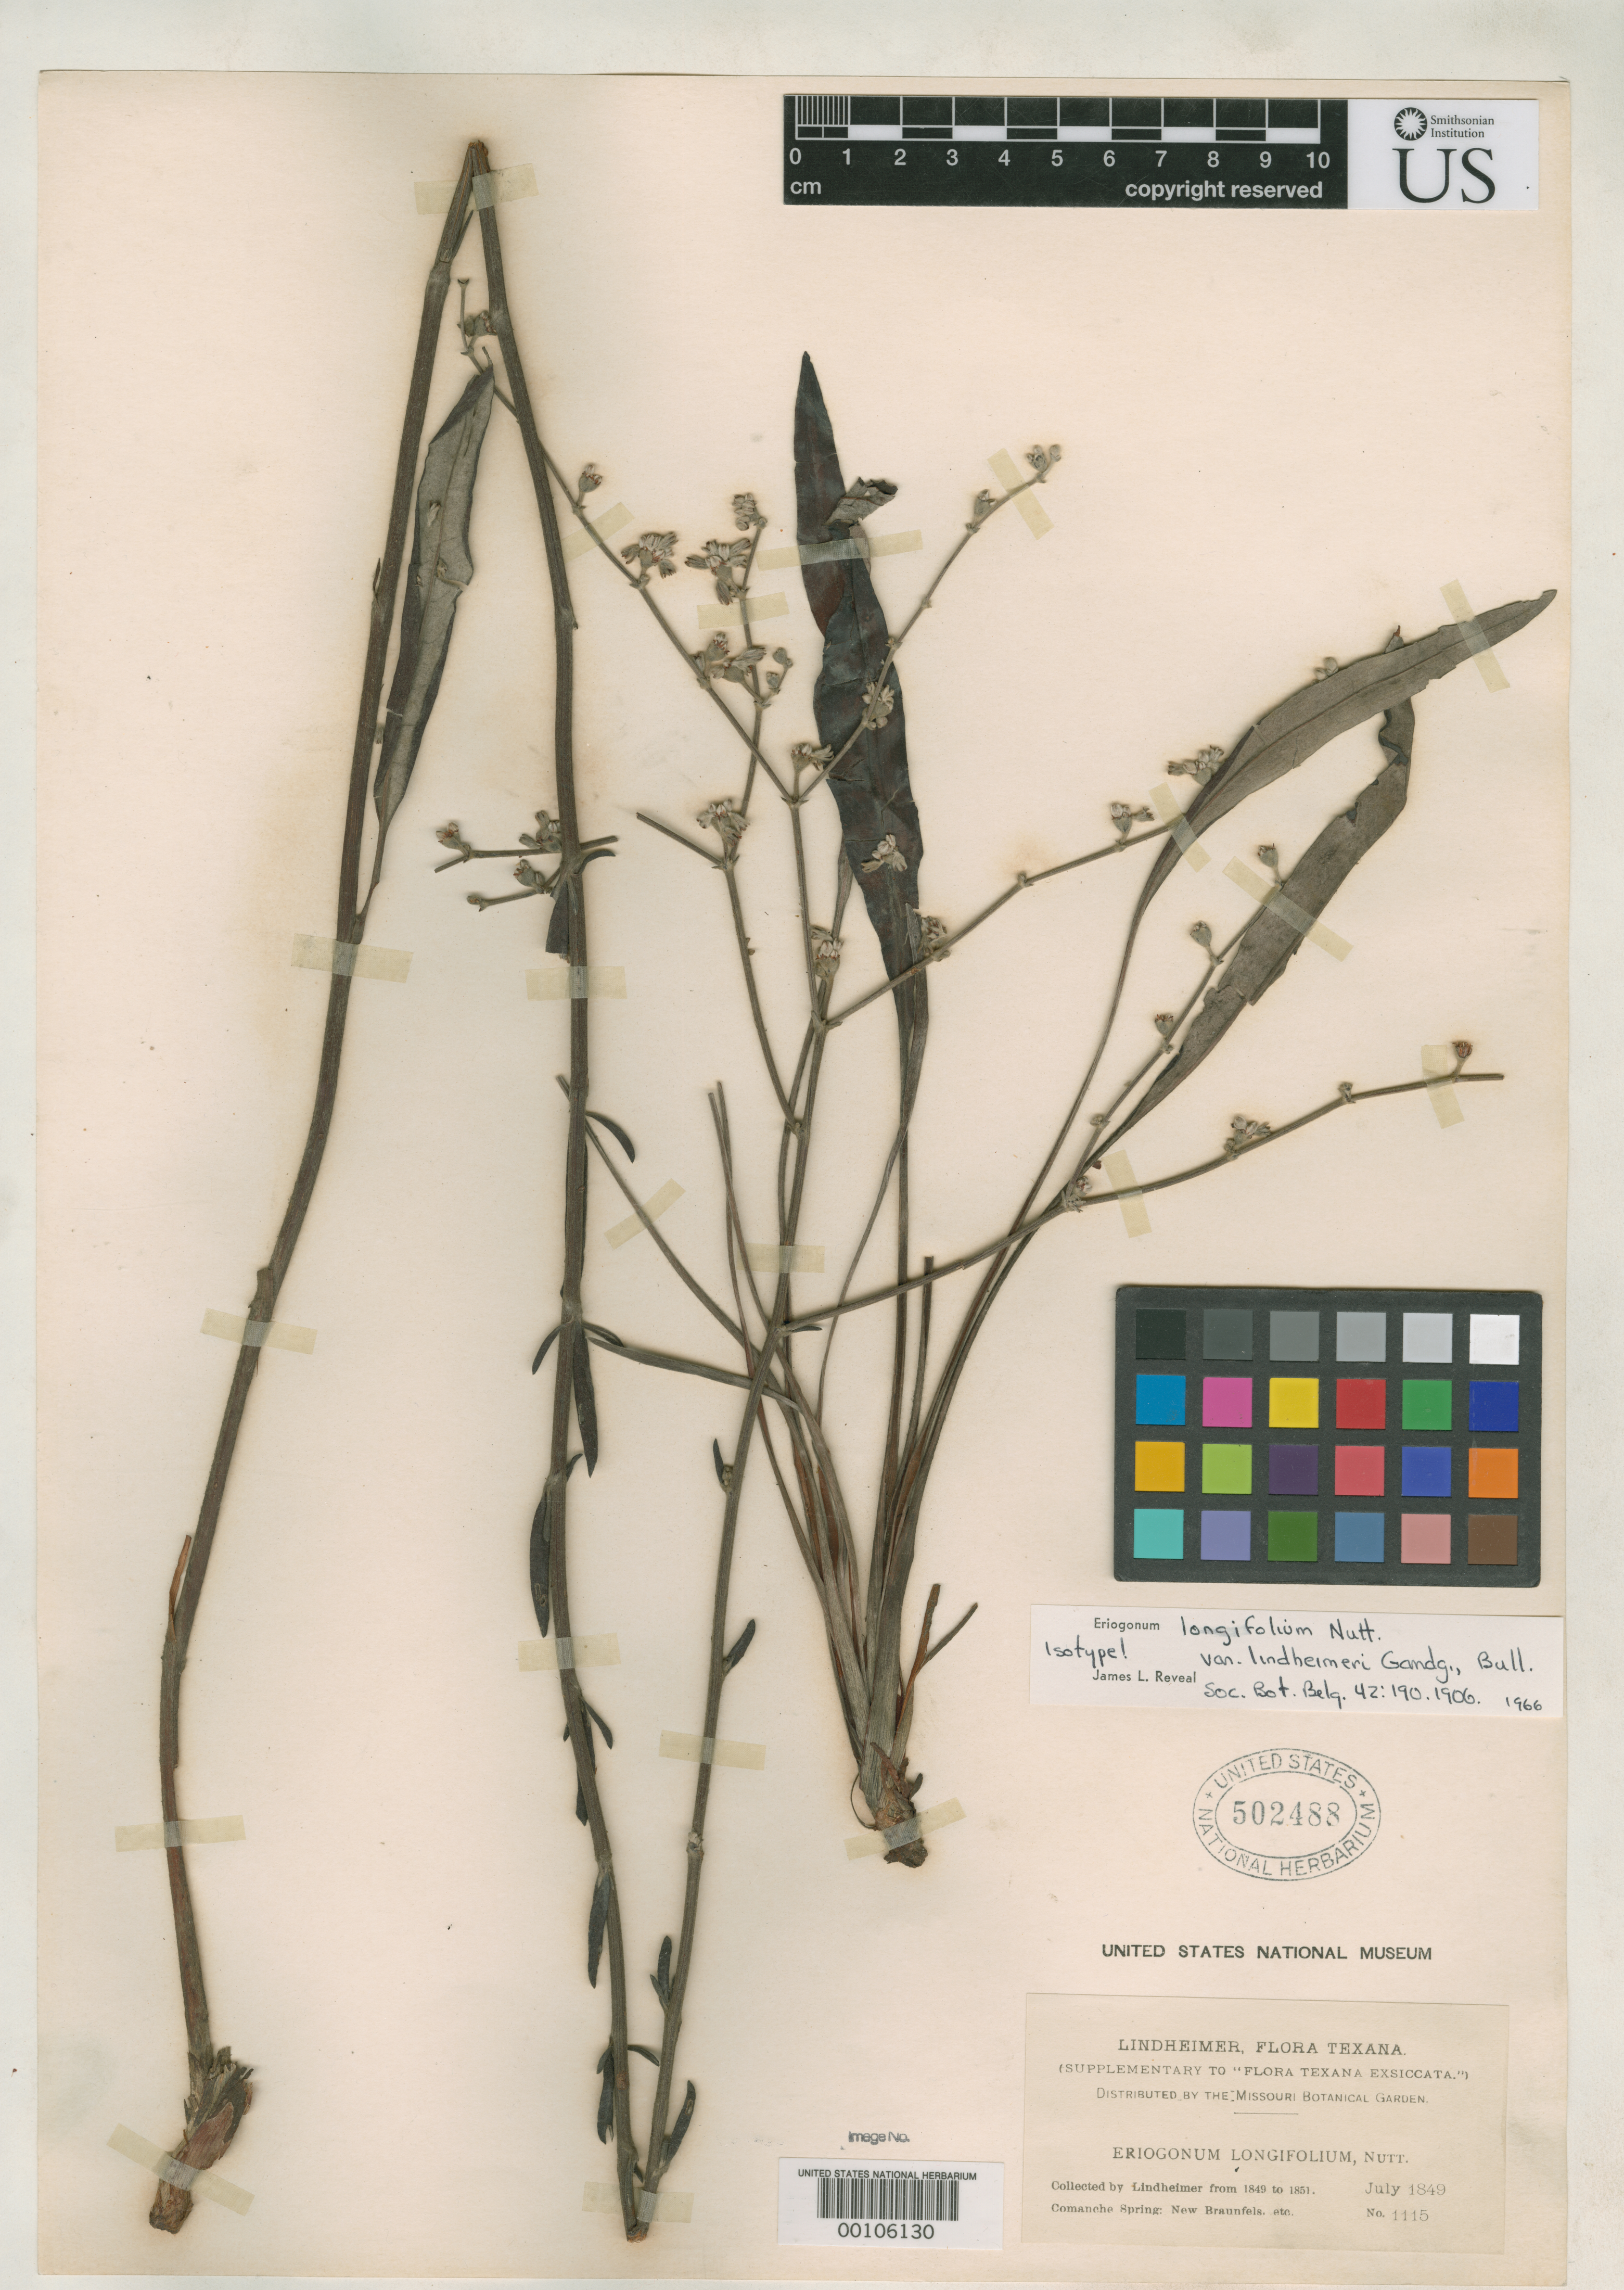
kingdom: Plantae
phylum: Tracheophyta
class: Magnoliopsida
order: Caryophyllales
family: Polygonaceae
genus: Eriogonum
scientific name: Eriogonum longifolium var. lindheimeri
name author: Gand.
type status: Isotype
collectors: F. J. Lindheimer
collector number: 1115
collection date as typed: Jul 1849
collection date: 1849-07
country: United States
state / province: Texas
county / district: Comal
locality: New Braunfels.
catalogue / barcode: US 502488